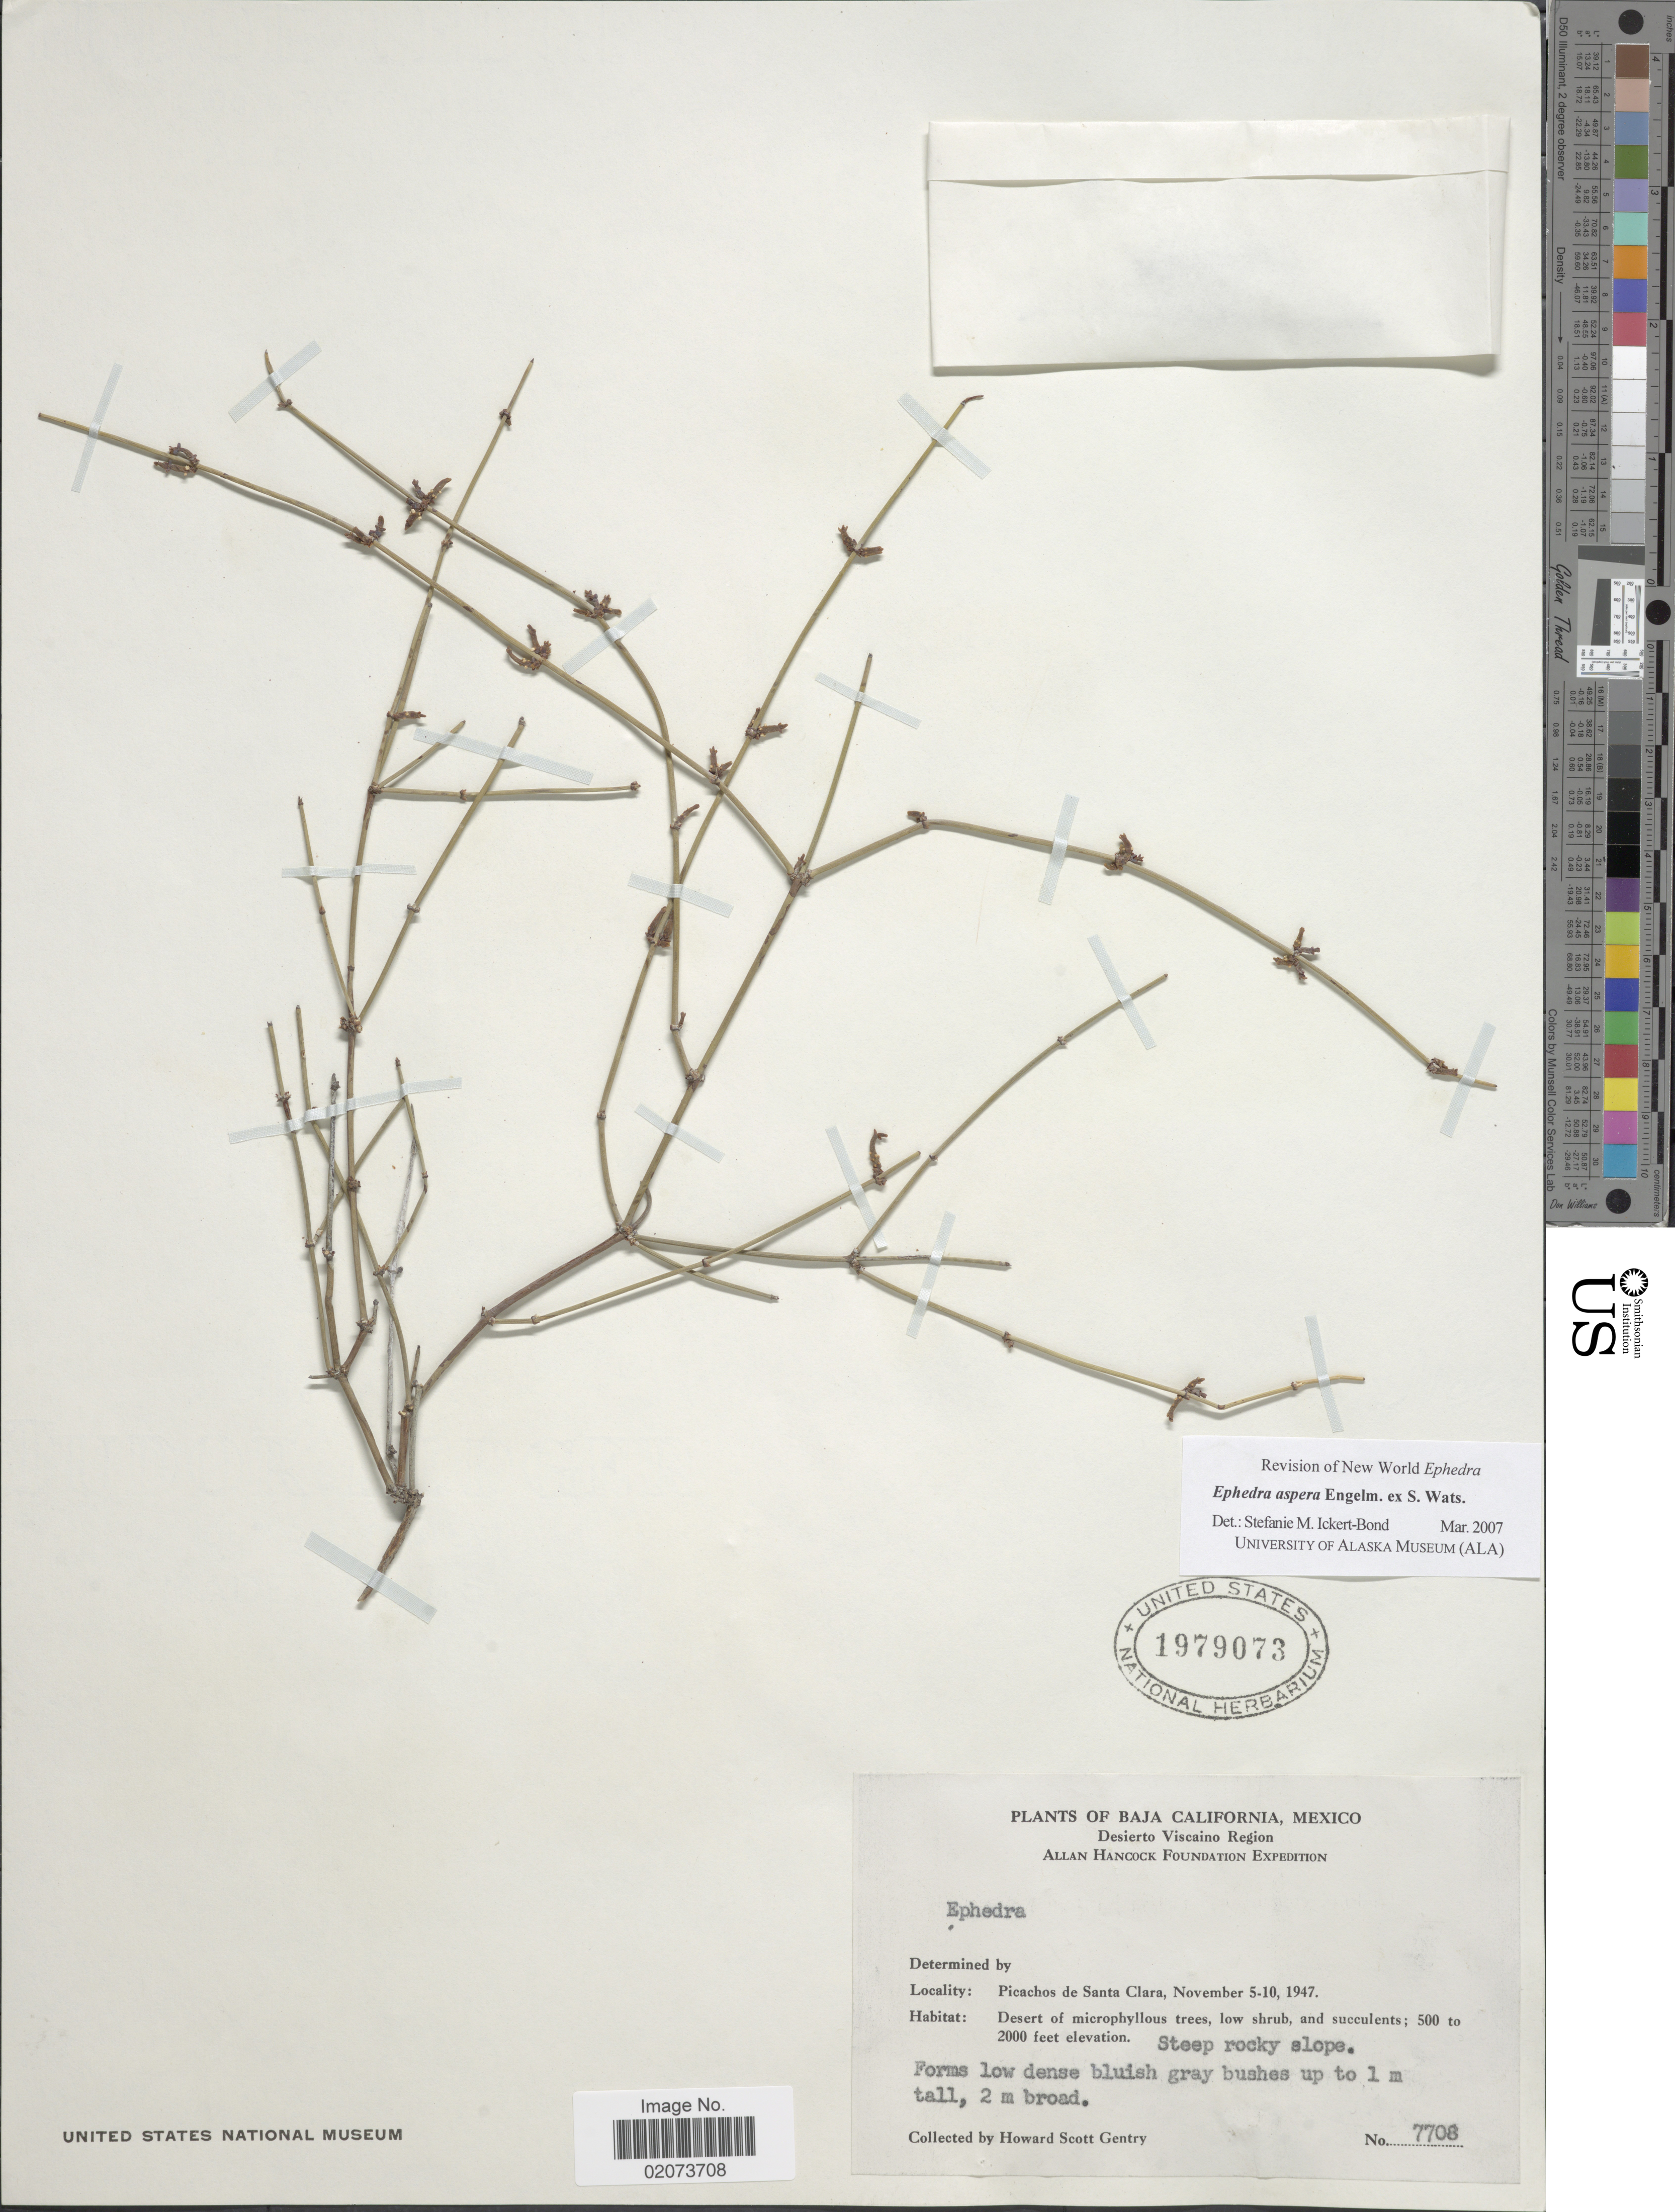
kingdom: Plantae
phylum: Tracheophyta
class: Gnetopsida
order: Ephedrales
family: Ephedraceae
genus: Ephedra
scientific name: Ephedra aspera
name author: Engelm. ex S. Watson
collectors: H. S. Gentry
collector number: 7708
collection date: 1947-11-05/1947-11-10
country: Mexico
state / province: Baja California Sur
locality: Baja California, Mexico, Desierto Viscaino Region, Picachos de Santa Clara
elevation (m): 152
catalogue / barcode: US 1979073